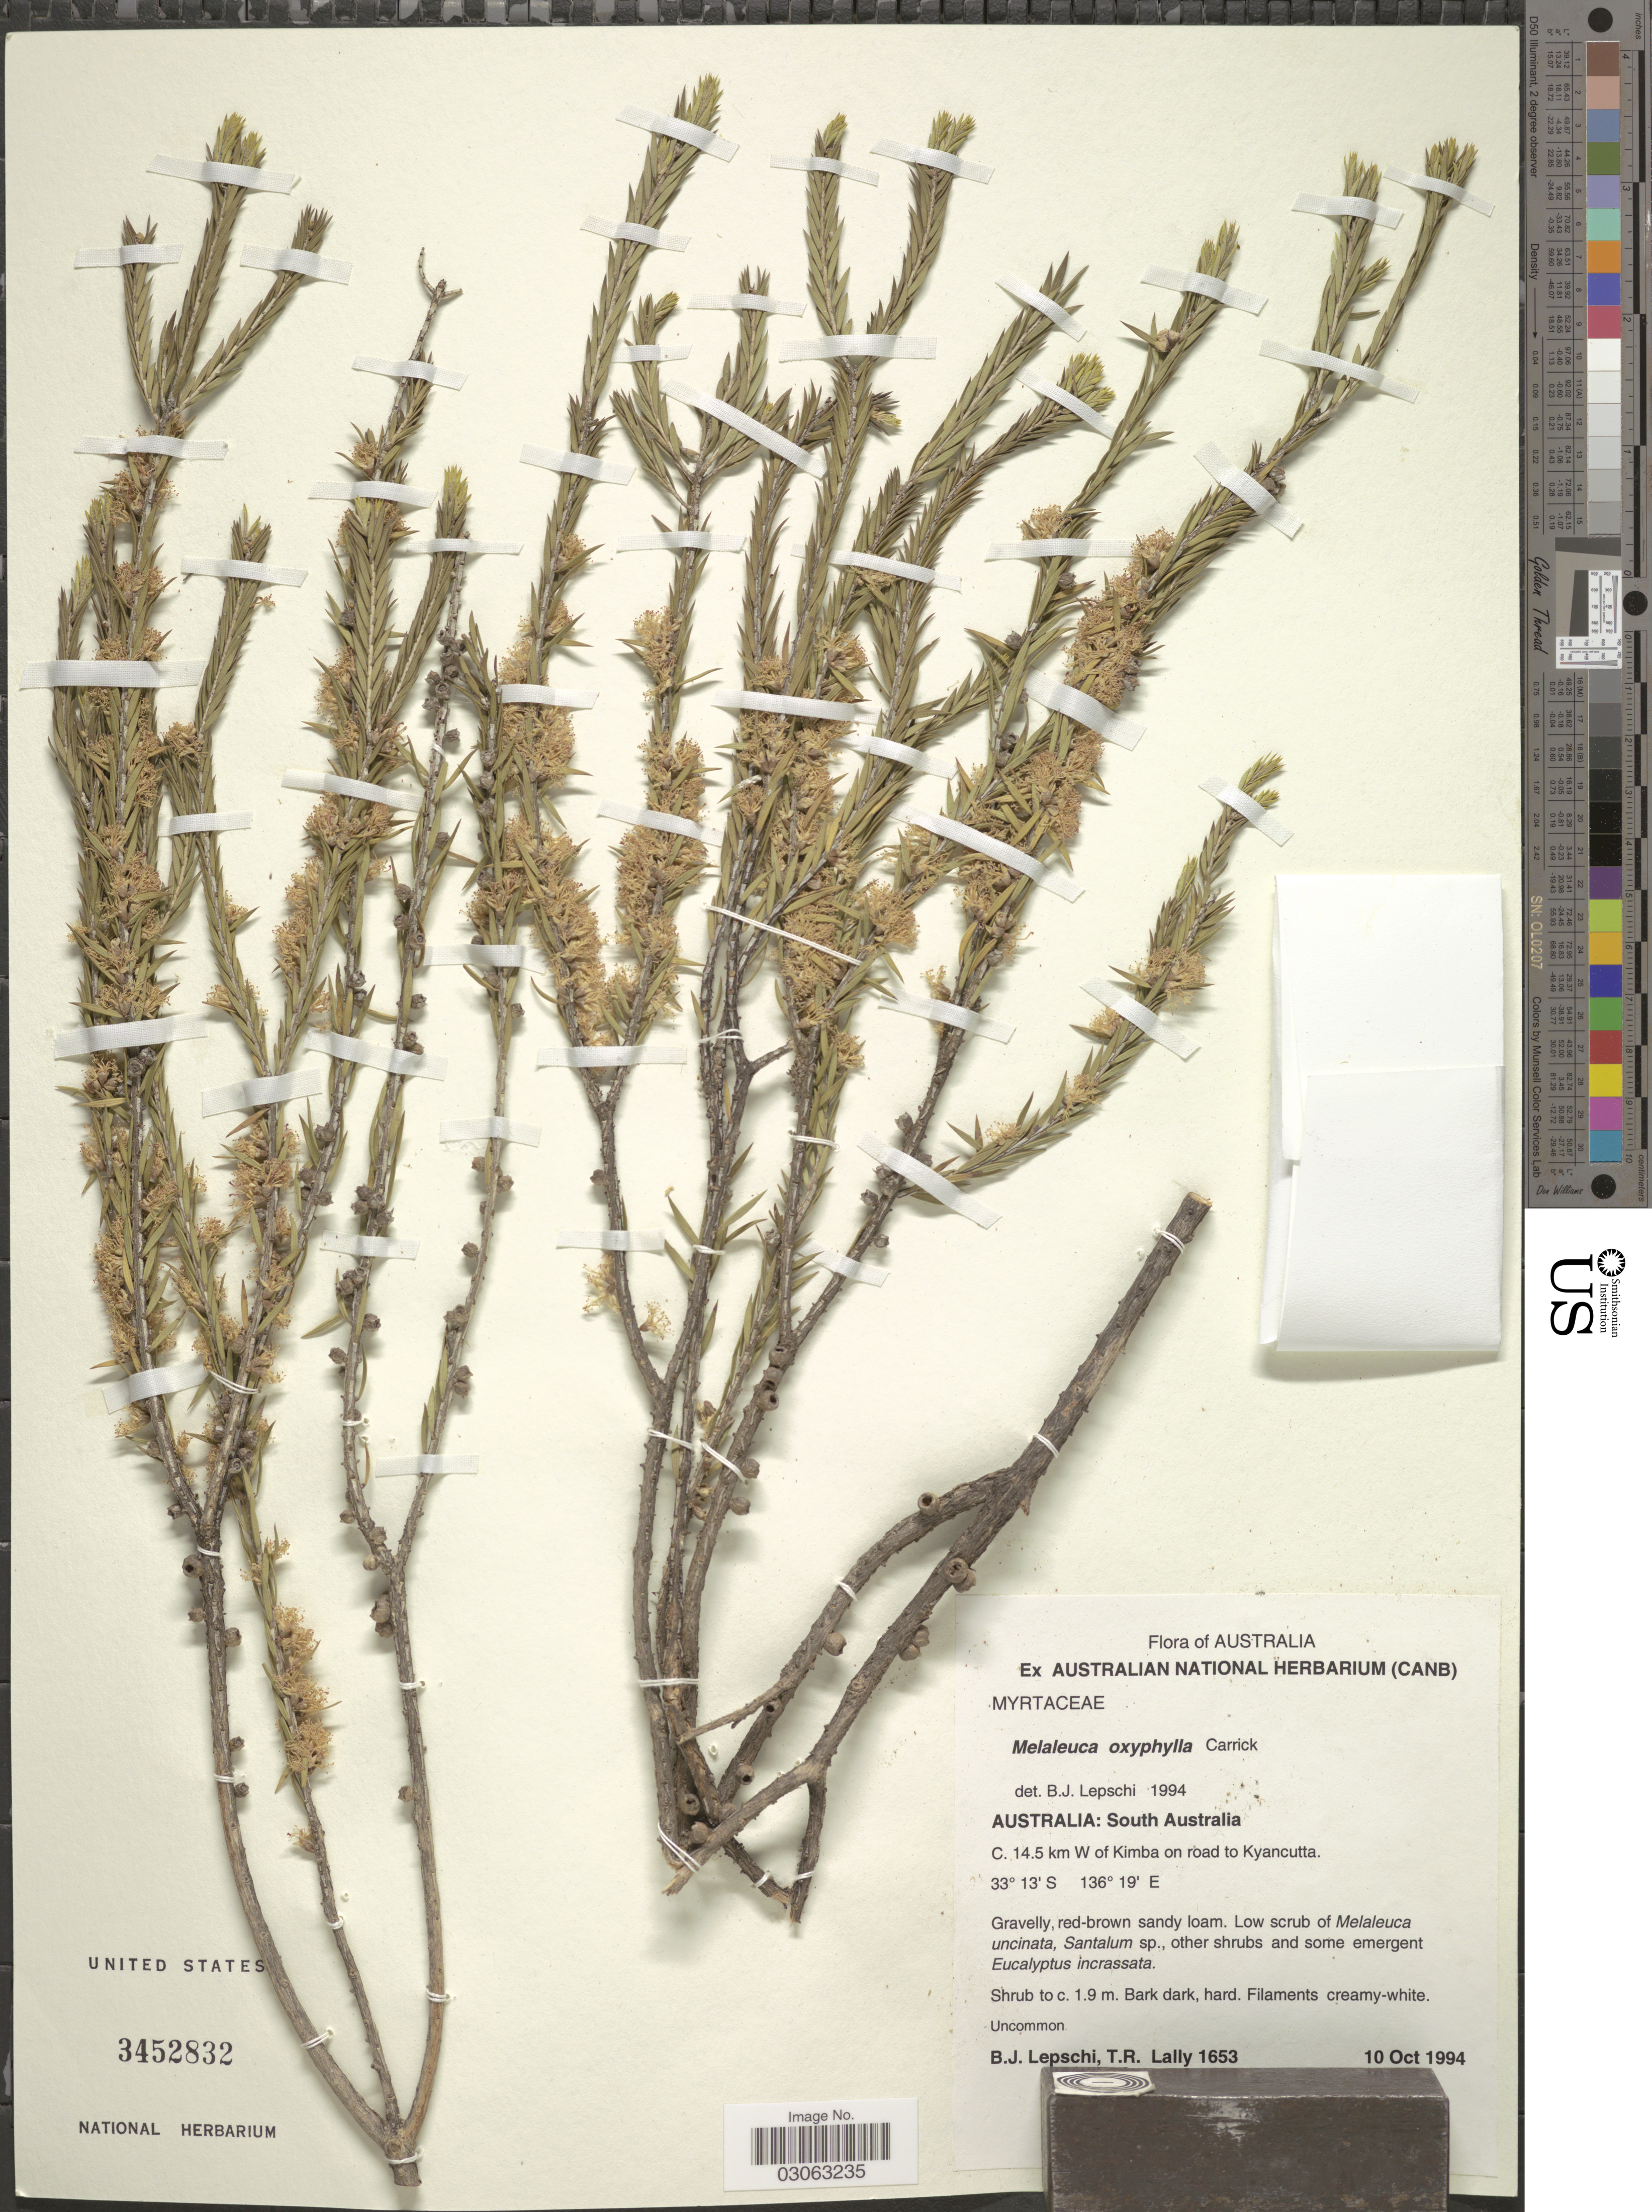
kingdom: Plantae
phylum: Tracheophyta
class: Magnoliopsida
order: Myrtales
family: Myrtaceae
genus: Melaleuca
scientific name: Melaleuca oxyphylla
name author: Carrick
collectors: B. Lepschi & T. R. Lally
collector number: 1653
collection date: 1994-10-10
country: Australia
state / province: South Australia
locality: C. 14.5 km W of Kimba on road to Kyancutta.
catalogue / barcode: US 3452832